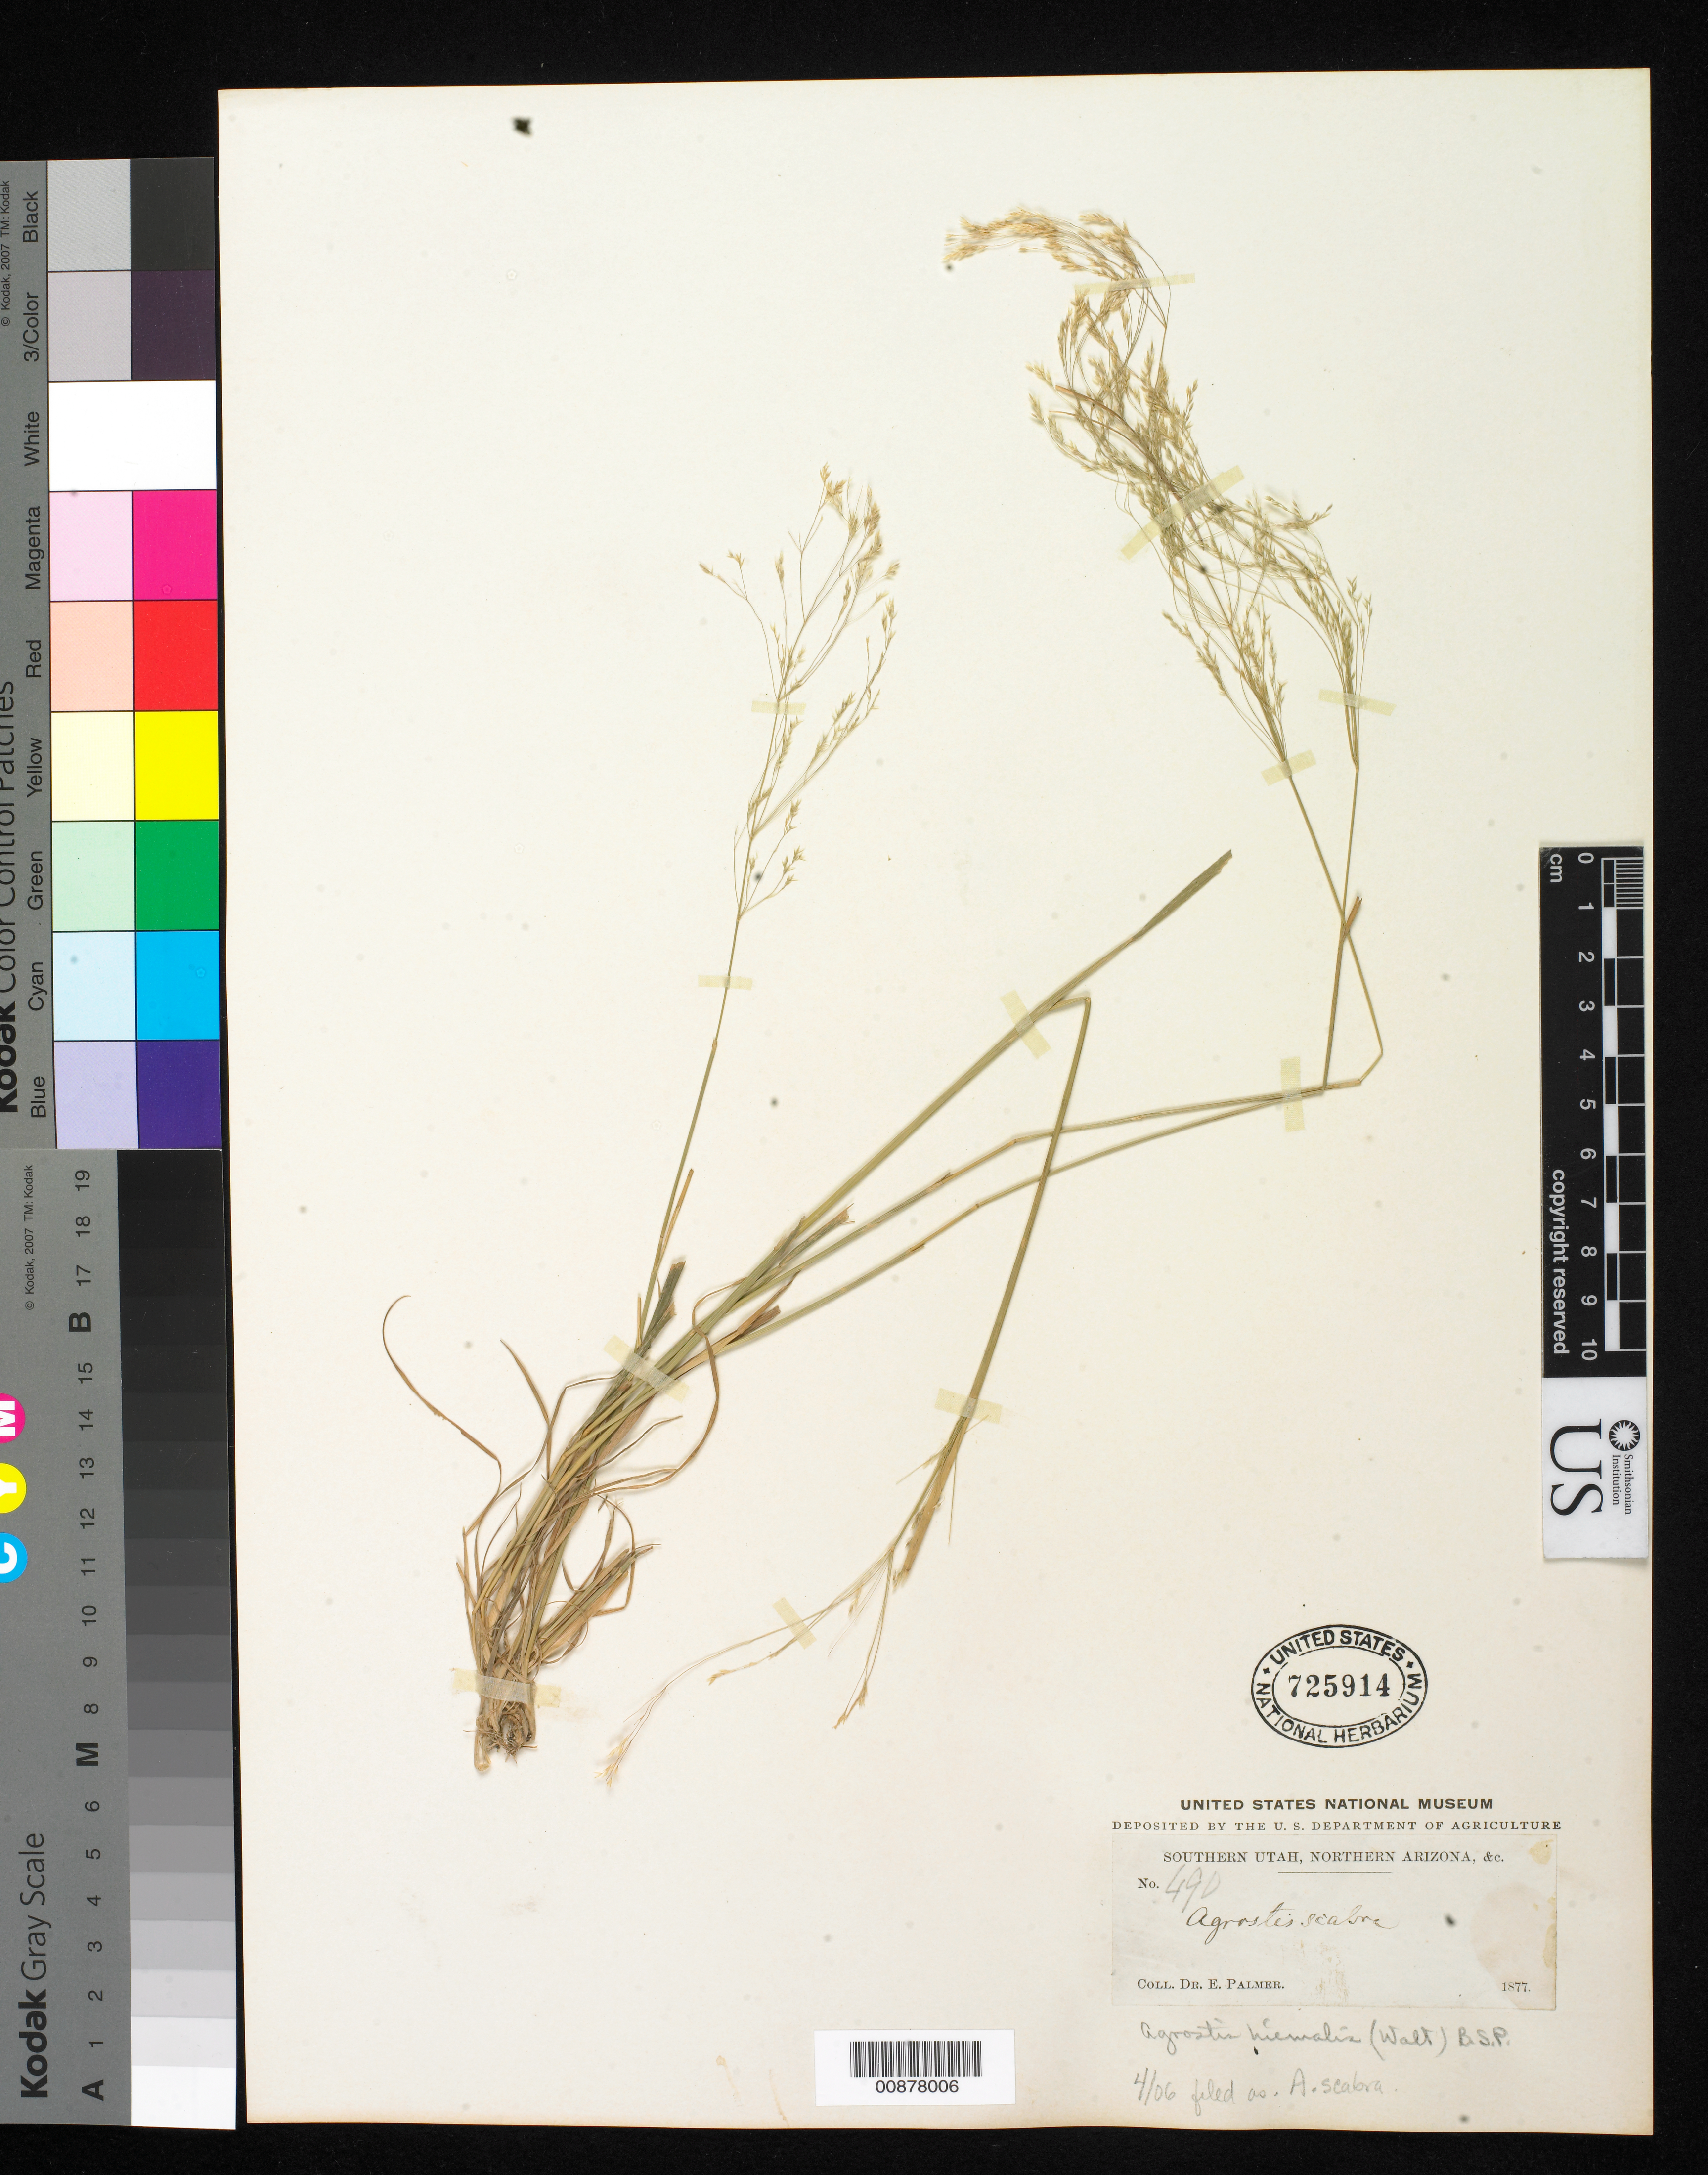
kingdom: Plantae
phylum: Tracheophyta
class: Liliopsida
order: Poales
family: Poaceae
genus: Agrostis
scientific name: Agrostis scabra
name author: Willd.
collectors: E. Palmer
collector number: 490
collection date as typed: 1877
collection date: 1877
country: United States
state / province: Arizona / Utah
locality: Southern Utah, Northern Arizona & c.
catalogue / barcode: US 725914